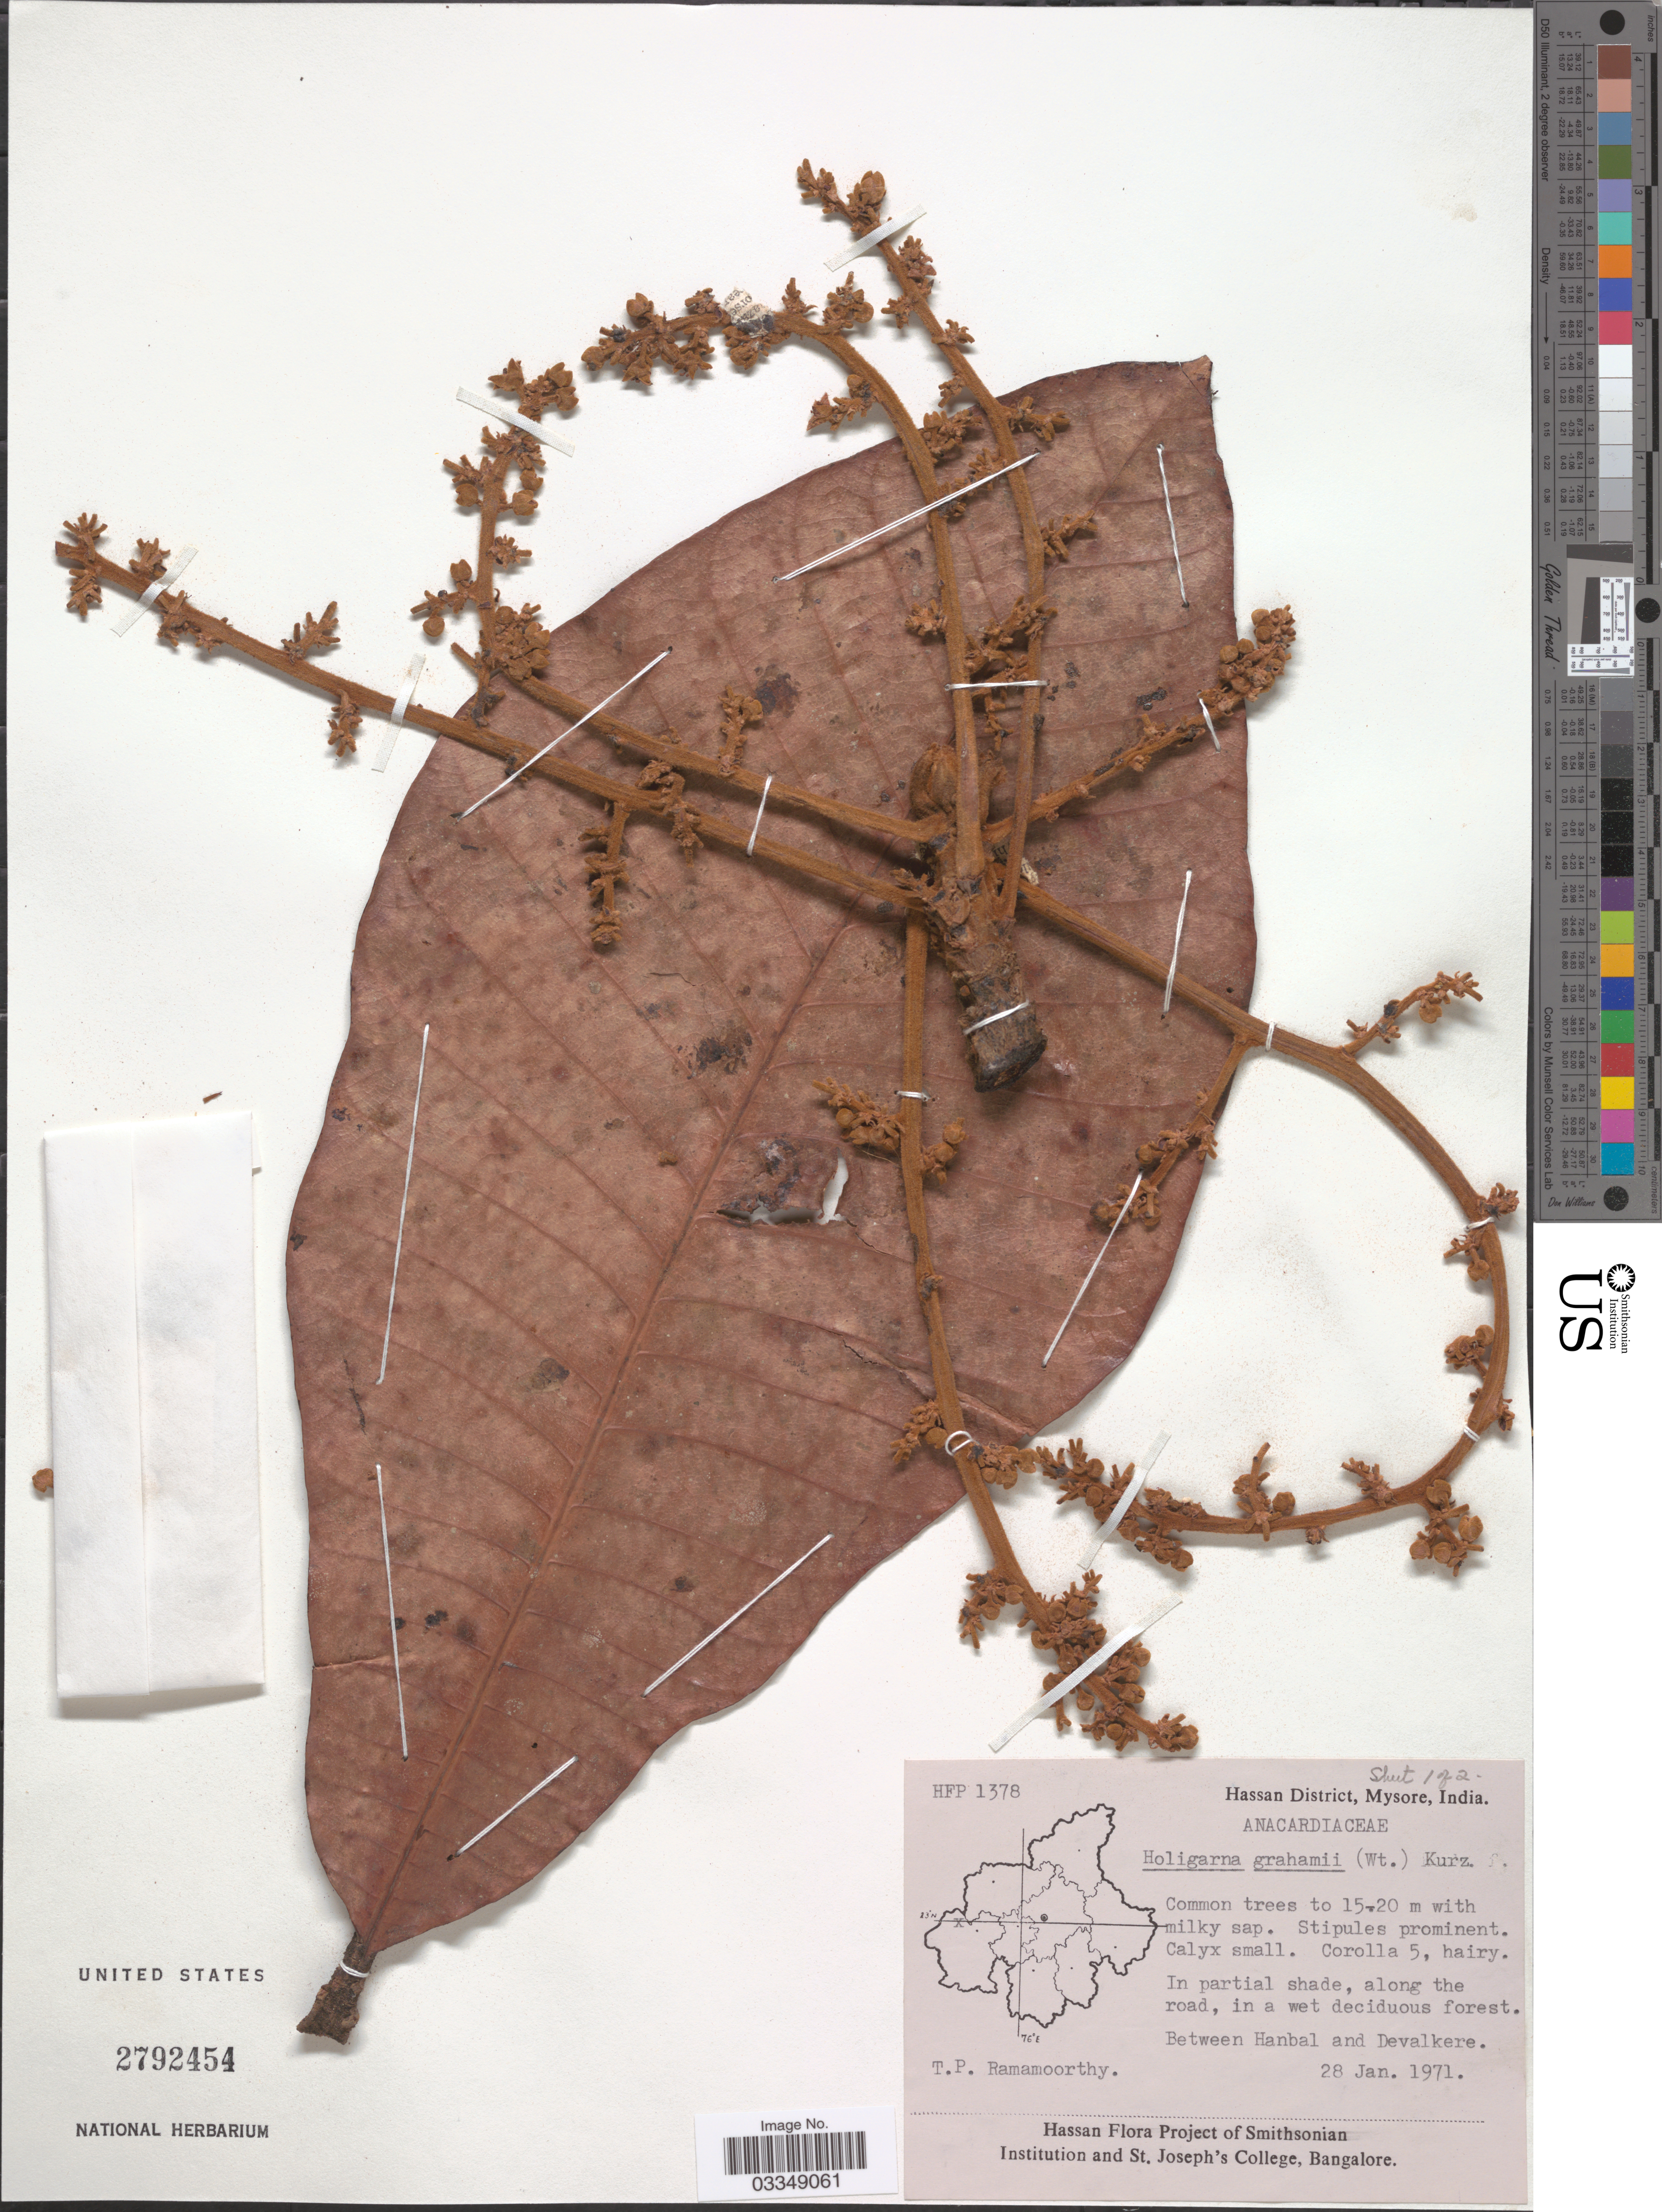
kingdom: Plantae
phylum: Tracheophyta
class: Magnoliopsida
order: Sapindales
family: Anacardiaceae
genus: Holigarna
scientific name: Holigarna grahamii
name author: (Wight) Kurz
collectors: T. P. Ramamoorthy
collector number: HFP 1378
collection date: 1971-01-28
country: India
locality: Hassan District, Mysore. Along the road. Between Hanbal and Devalkere.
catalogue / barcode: US 2792454